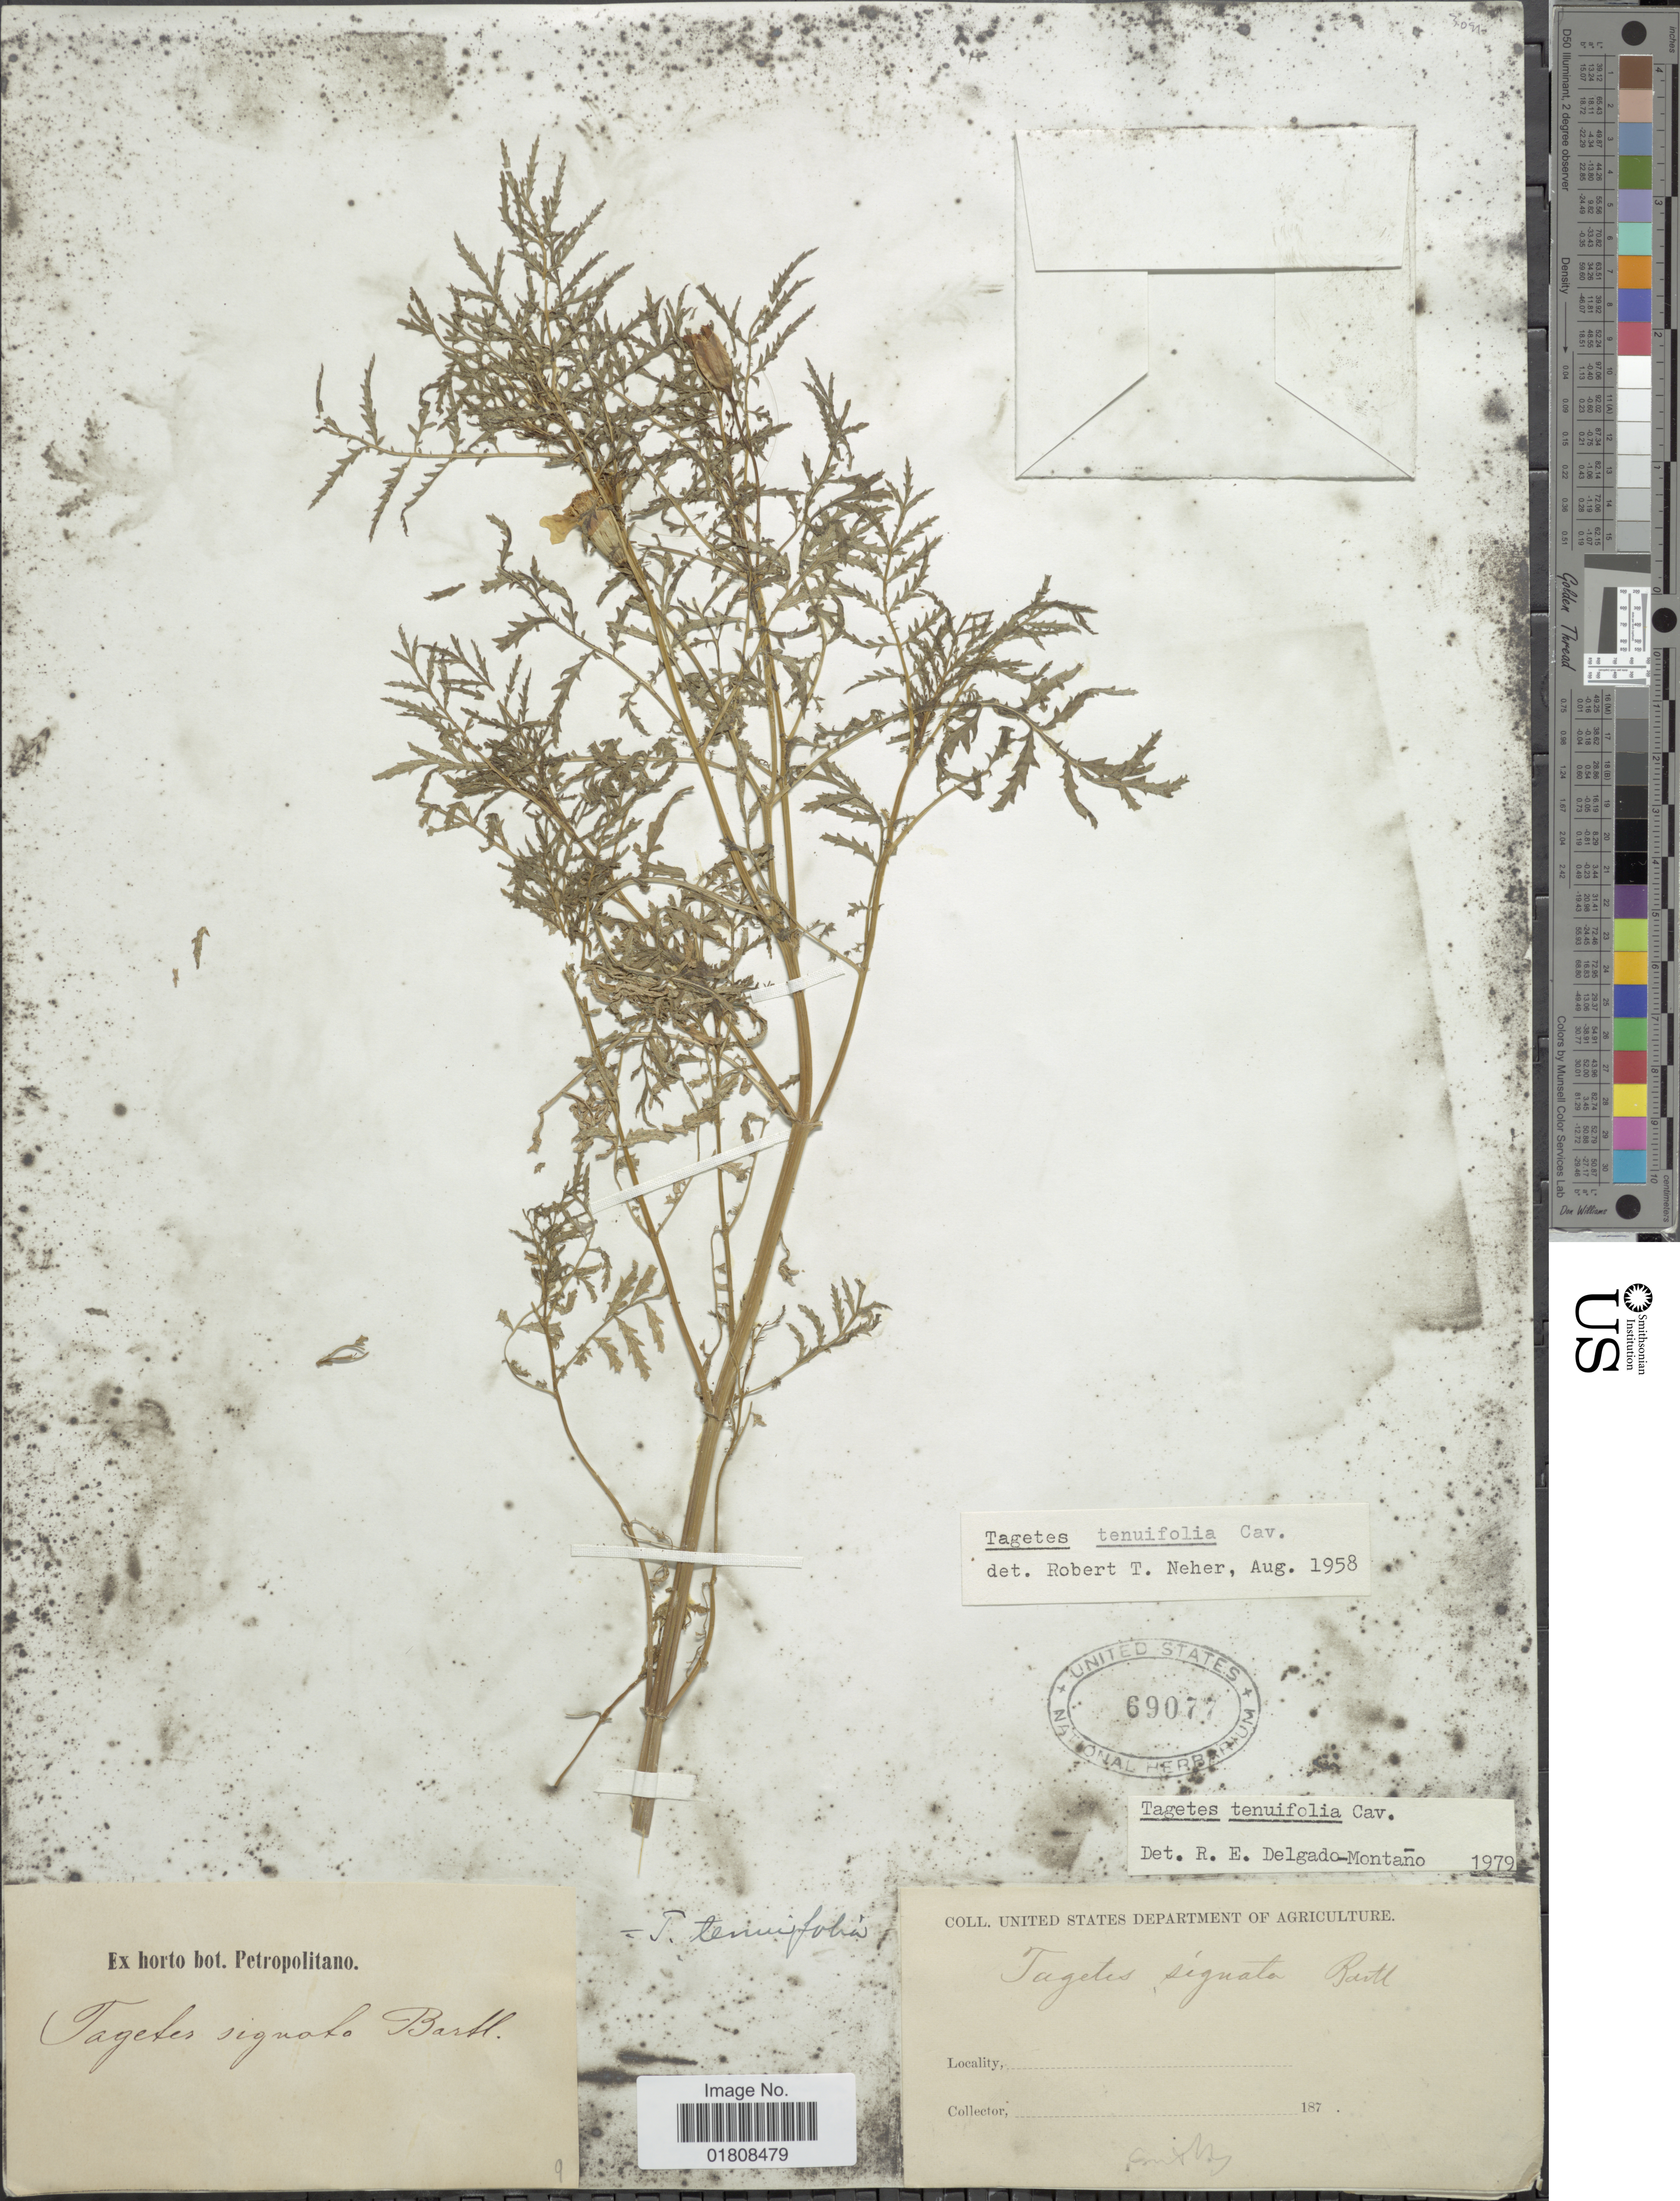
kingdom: Plantae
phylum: Tracheophyta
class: Magnoliopsida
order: Asterales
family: Asteraceae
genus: Tagetes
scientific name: Tagetes tenuifolia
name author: Cav.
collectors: ex Horto Bot. Petropolitano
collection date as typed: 187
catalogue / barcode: US 69077